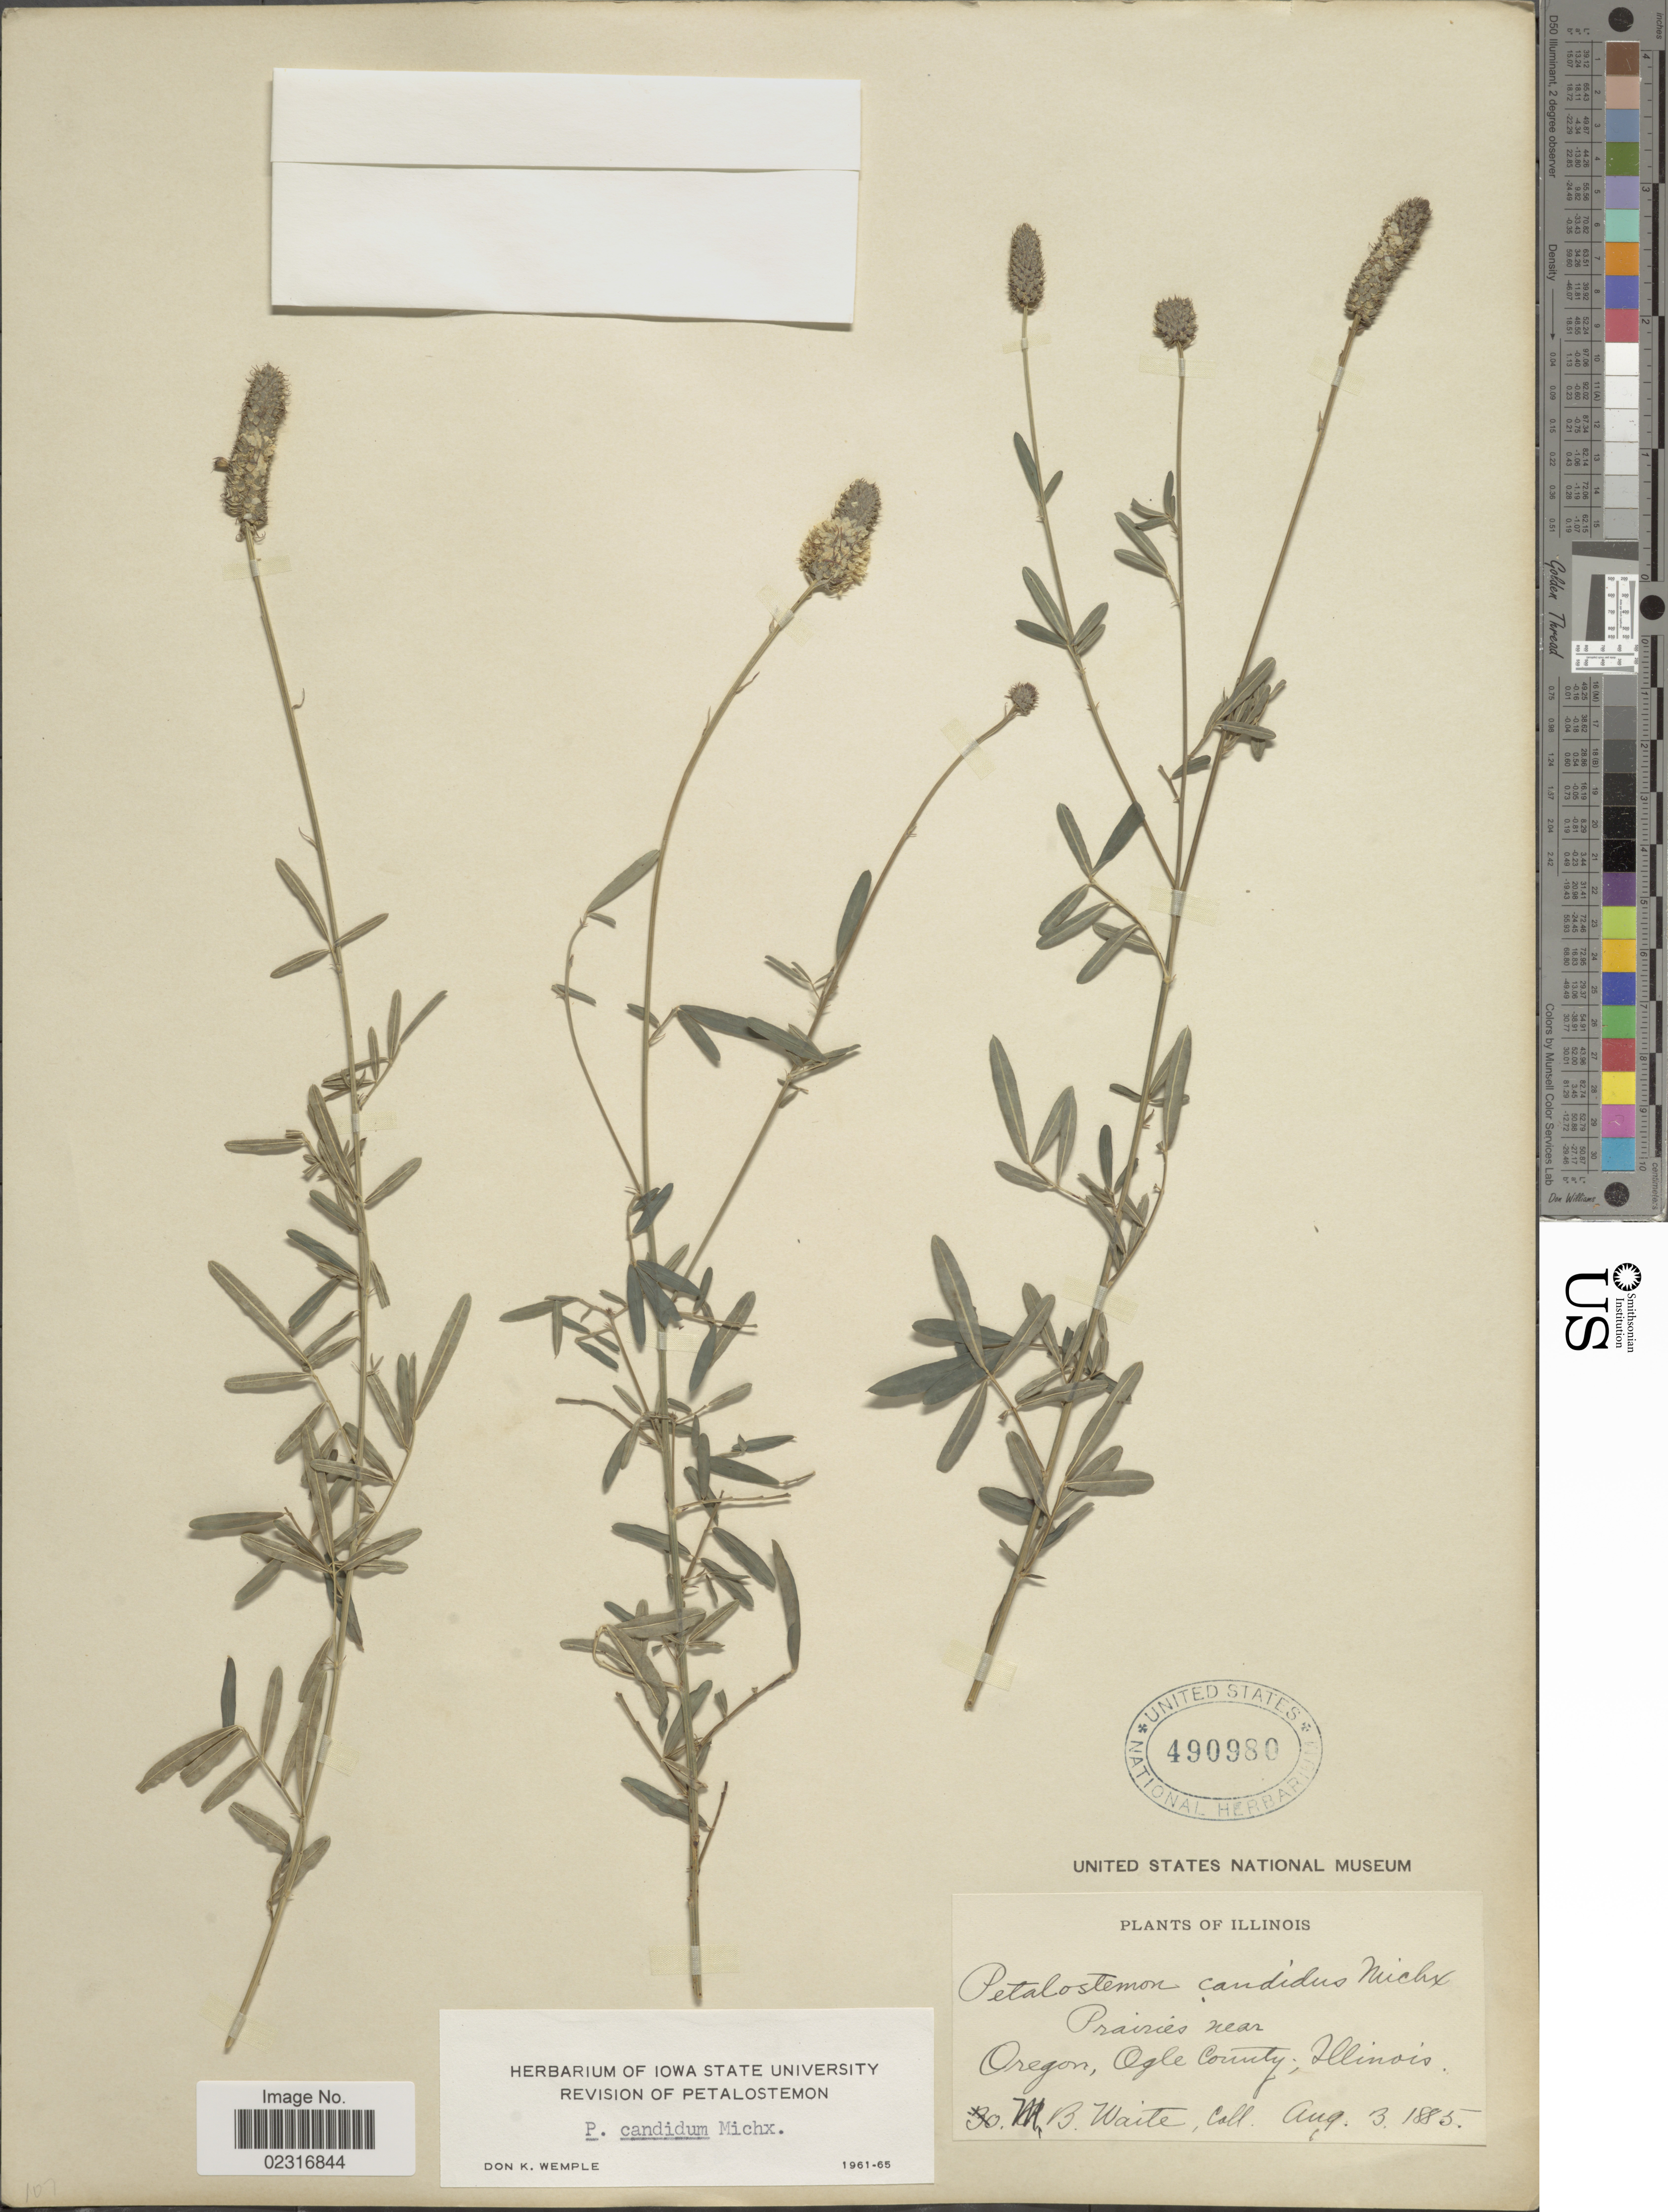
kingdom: Plantae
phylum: Tracheophyta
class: Magnoliopsida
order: Fabales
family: Fabaceae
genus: Dalea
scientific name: Dalea candida var. candida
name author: Michx. ex Willd.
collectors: M. B. Waite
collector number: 30?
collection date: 1885-08-03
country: United States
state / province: Illinois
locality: Prairies near Oregon, Ogle County.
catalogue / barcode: US 490980